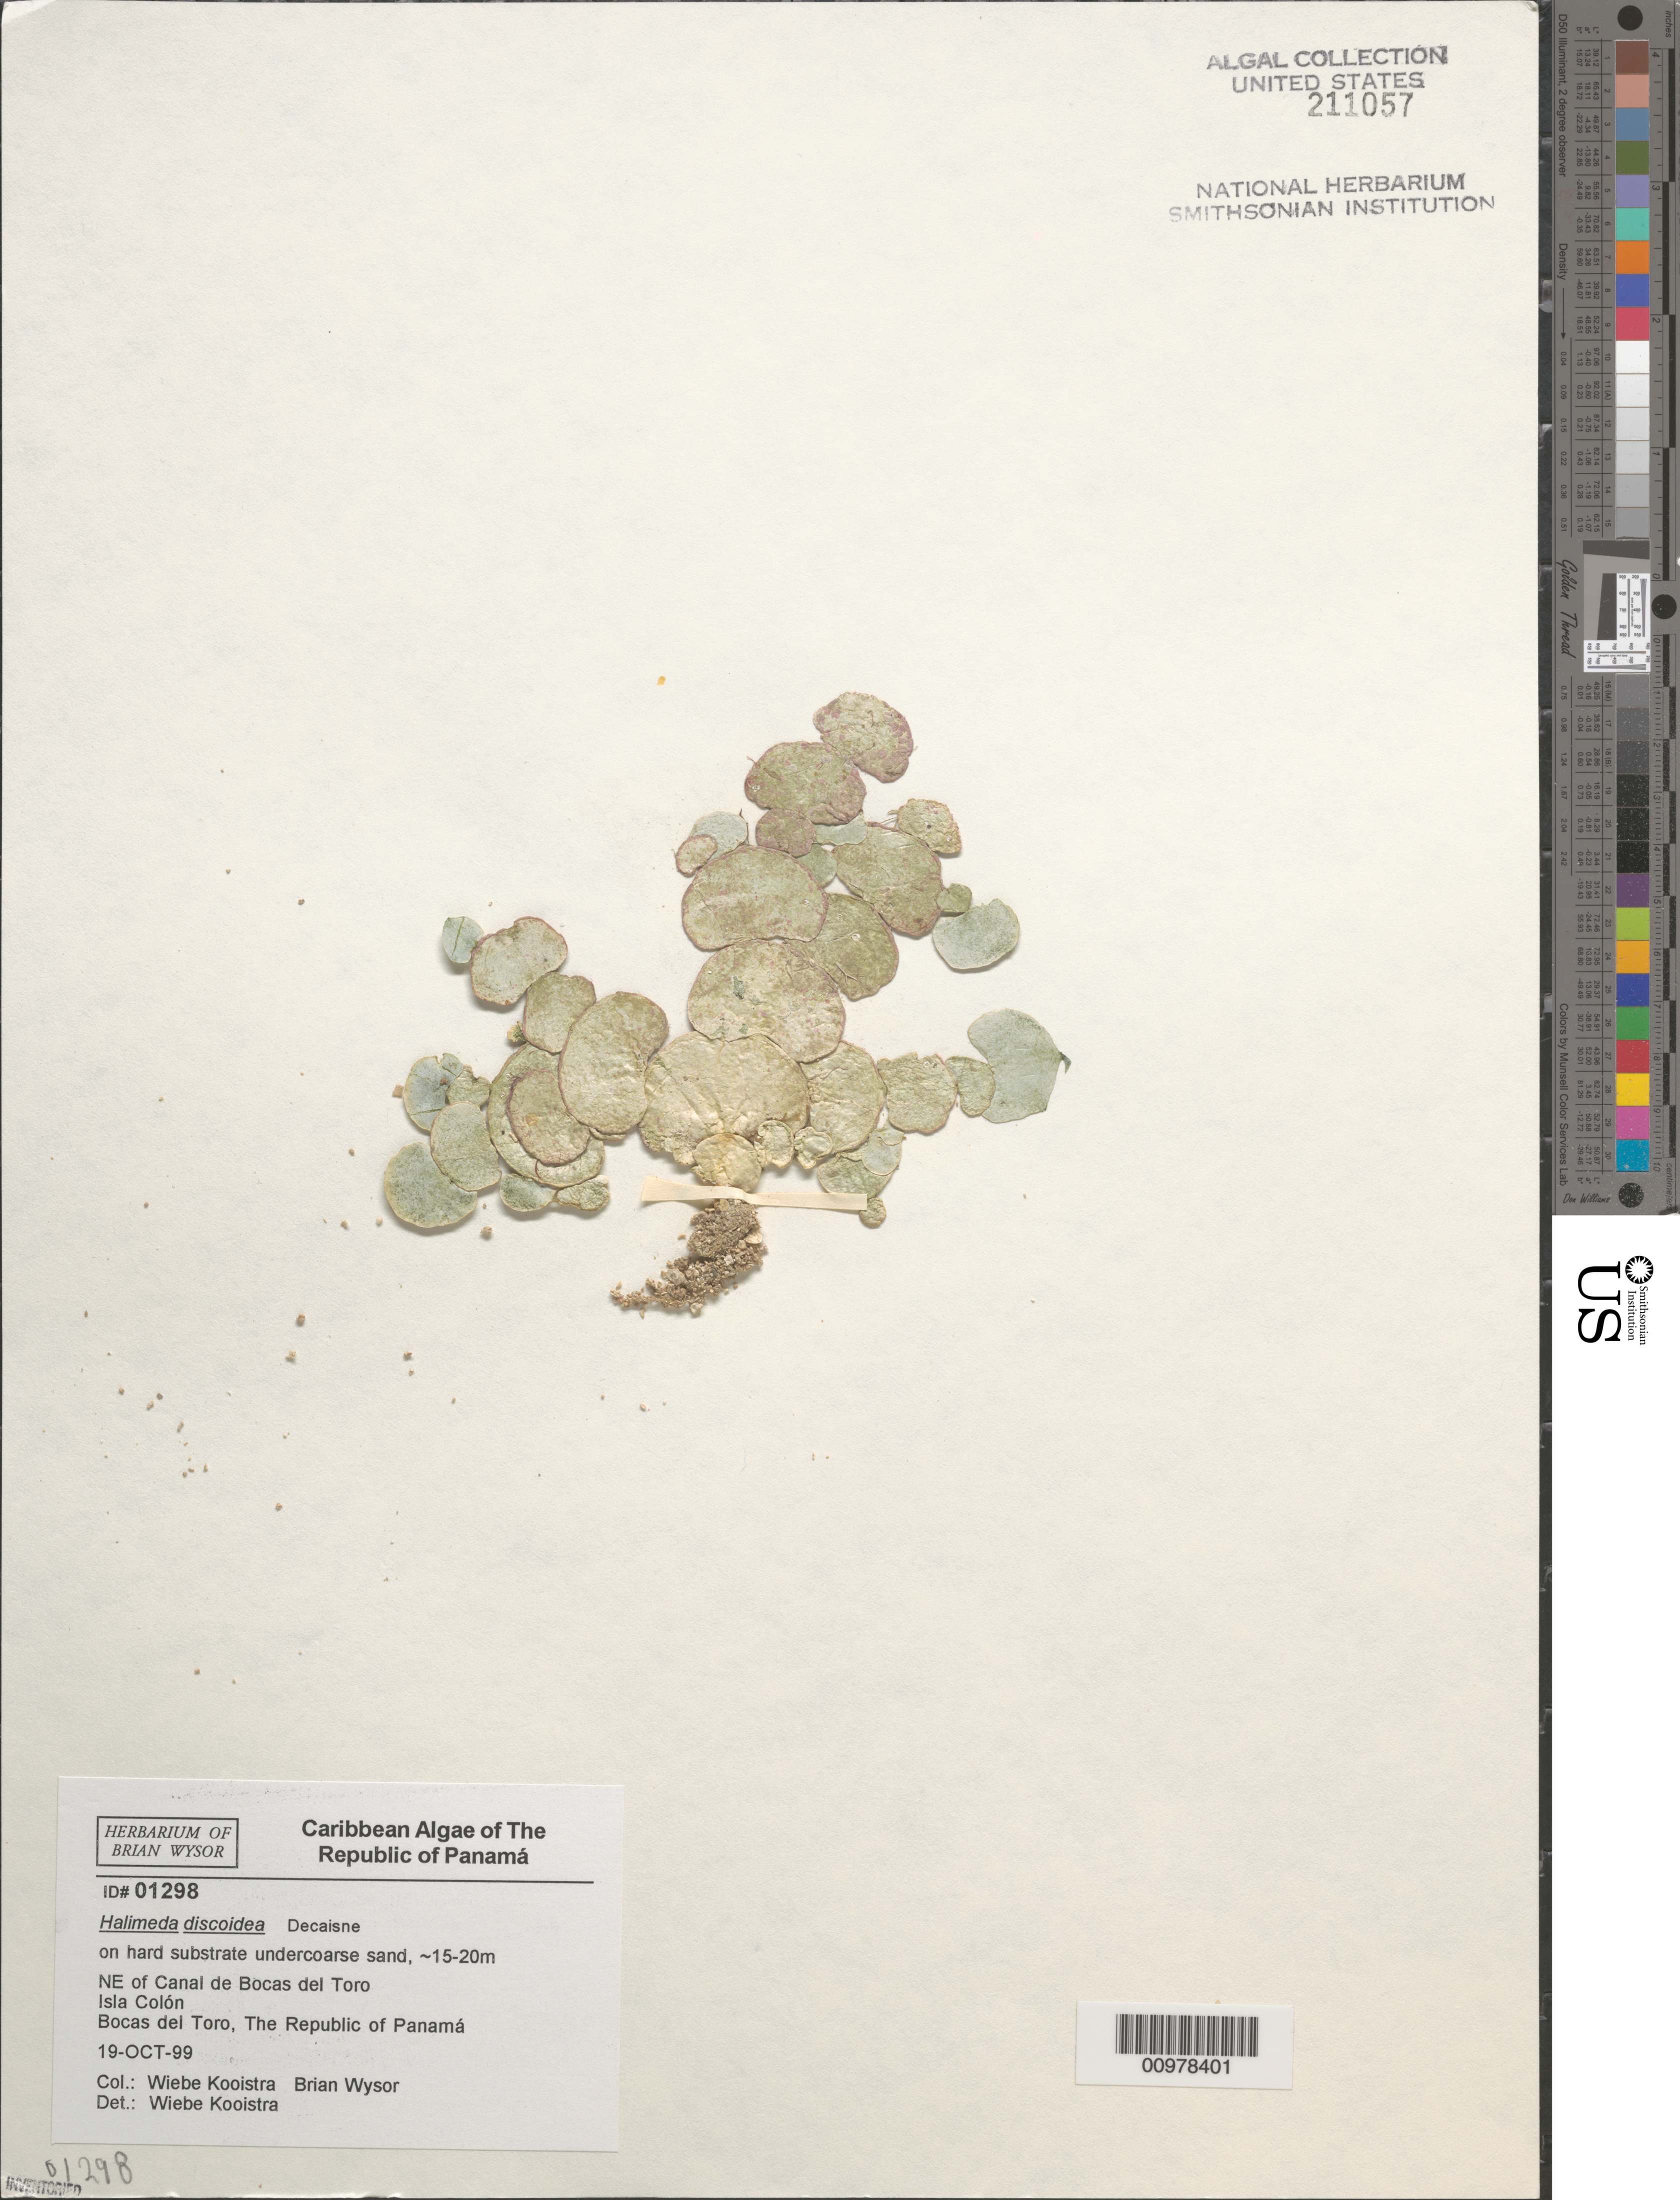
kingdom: Plantae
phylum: Chlorophyta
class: Ulvophyceae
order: Bryopsidales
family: Halimedaceae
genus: Halimeda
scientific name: Halimeda discoidea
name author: Decne.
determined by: Kooistra, Wiebe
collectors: B. Wysor & W. Kooistra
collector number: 01298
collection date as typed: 19 Oct 1999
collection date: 1999-10-19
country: Panama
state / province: Bocas del Toro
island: Colón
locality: Northeast of Canal de Bocas del Toro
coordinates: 9 24' 45" N, 82 12' 30" W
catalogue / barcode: US 211057